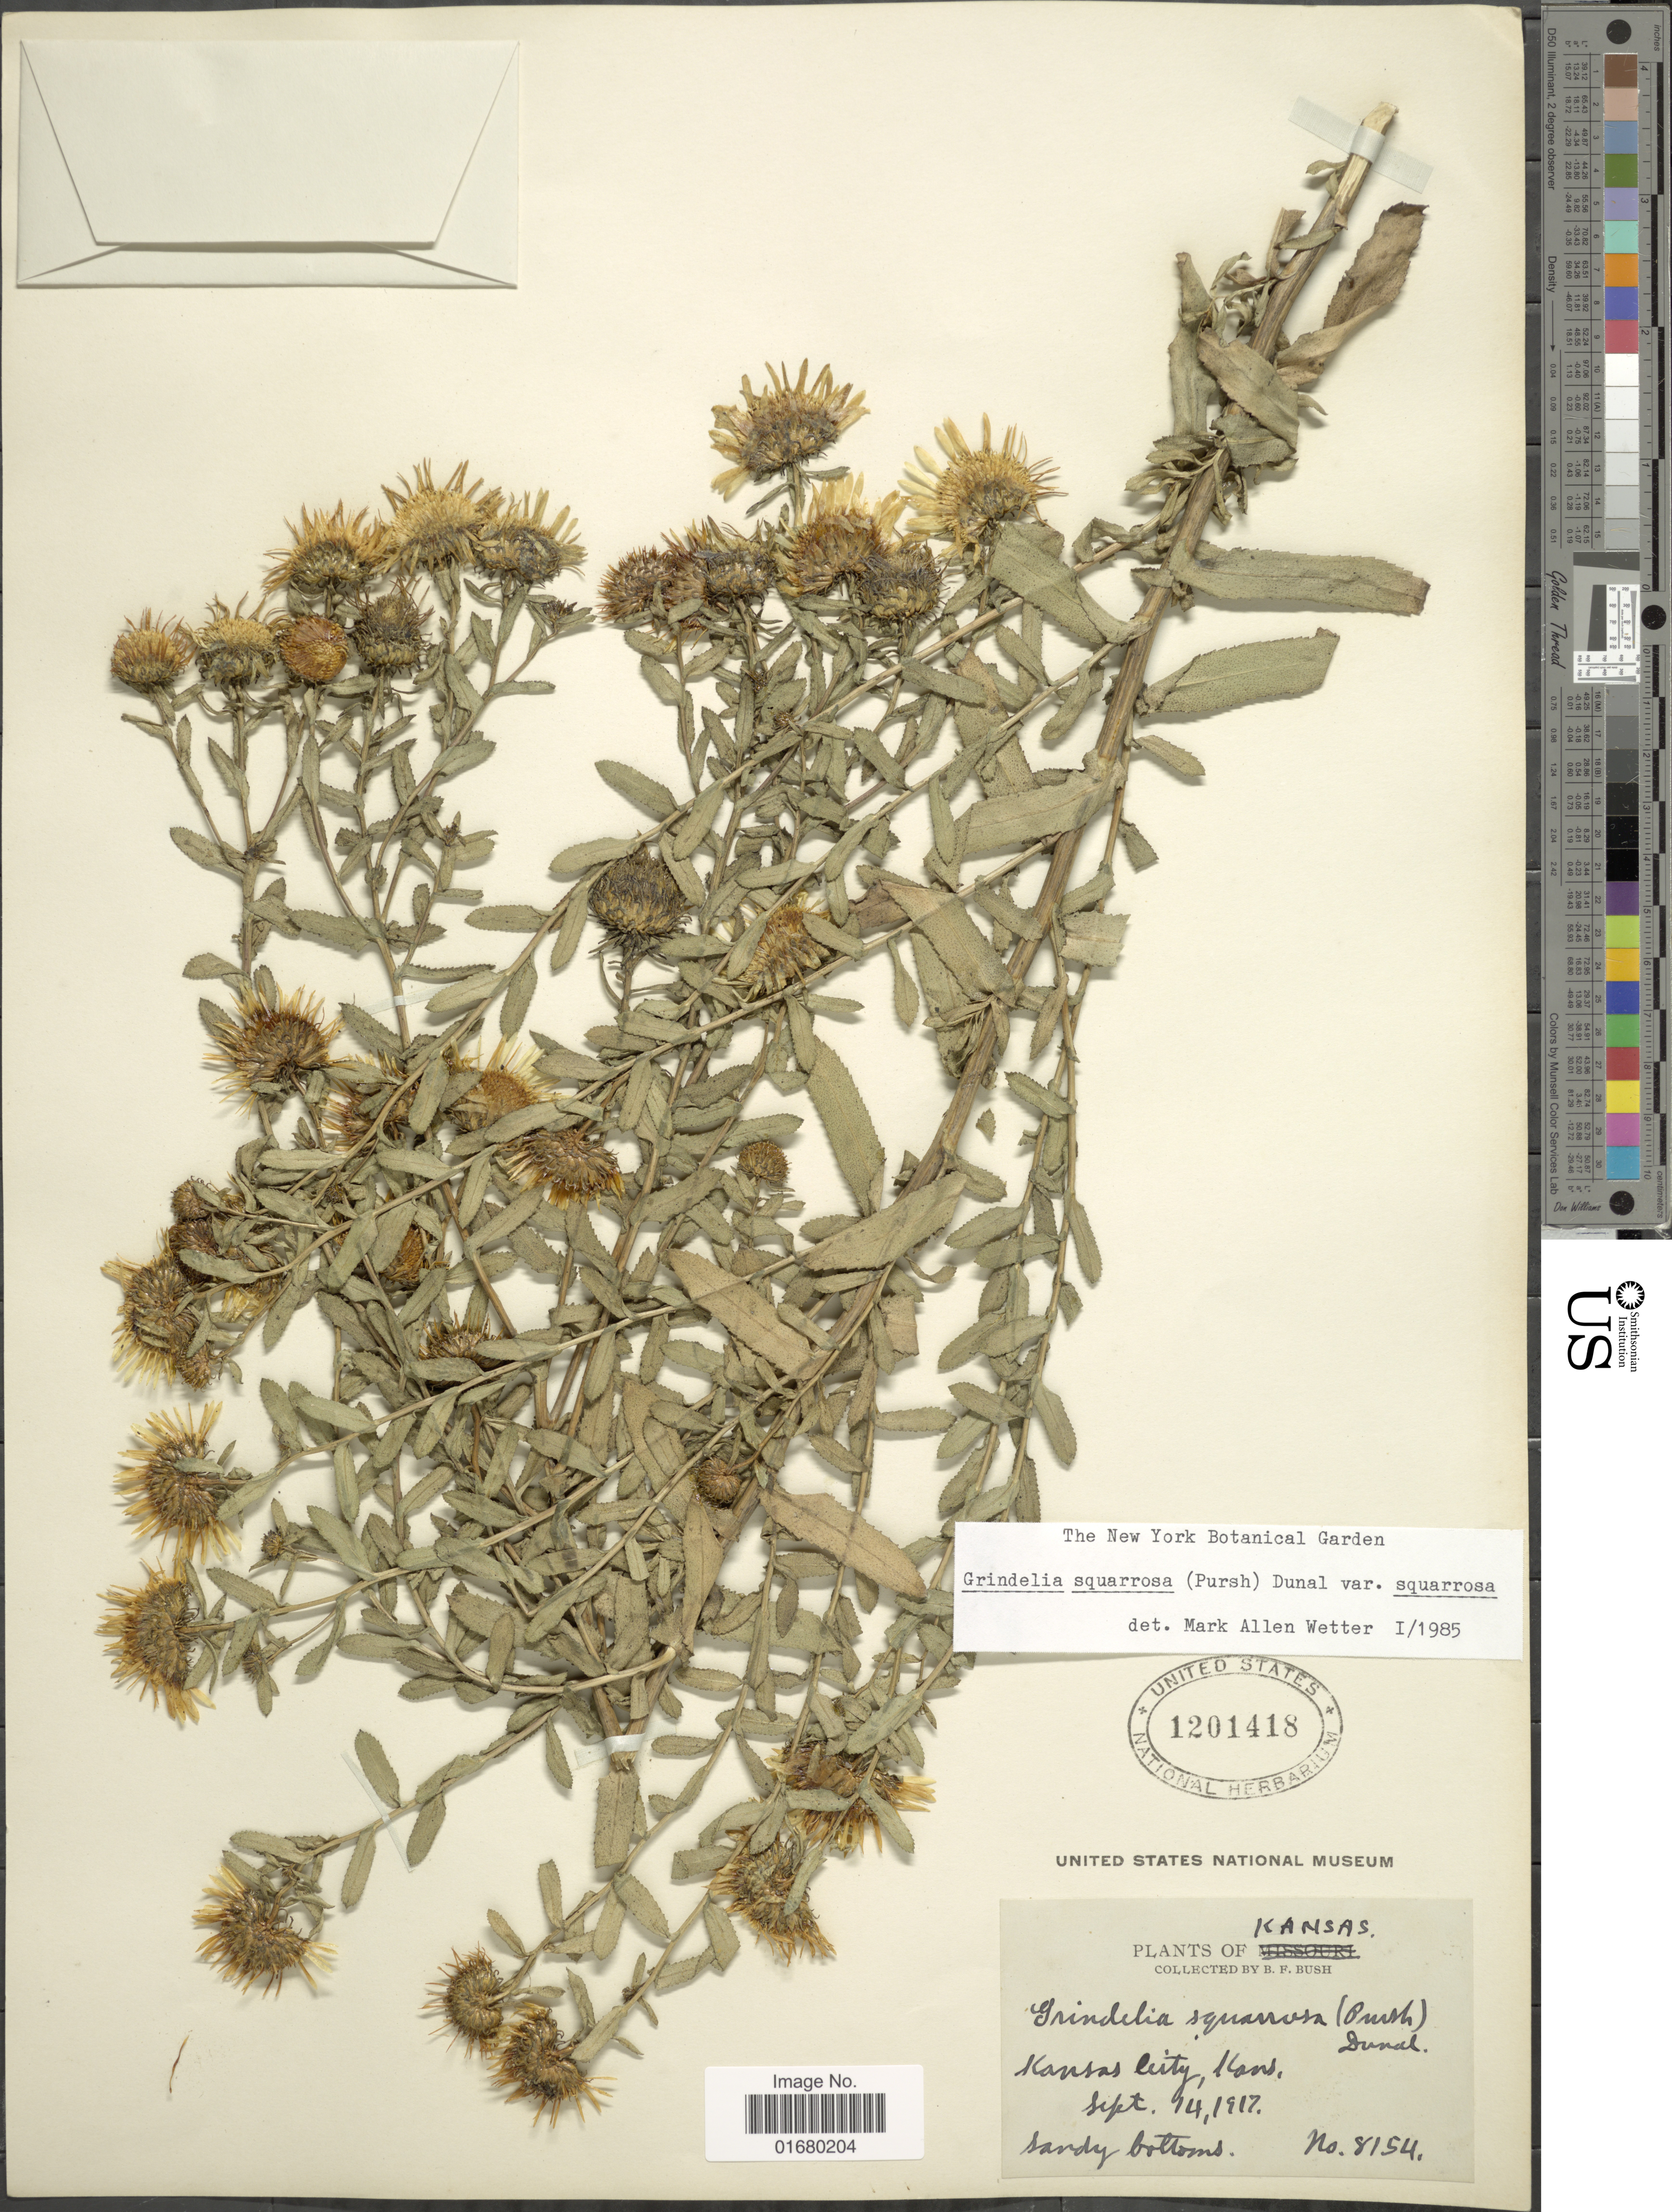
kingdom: Plantae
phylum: Tracheophyta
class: Magnoliopsida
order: Asterales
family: Asteraceae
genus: Grindelia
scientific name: Grindelia squarrosa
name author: (Pursh) Dunal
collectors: B. F. Bush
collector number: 8154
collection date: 1917-09-14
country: United States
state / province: Kansas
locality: Kansas City, Kans.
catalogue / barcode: US 1201418